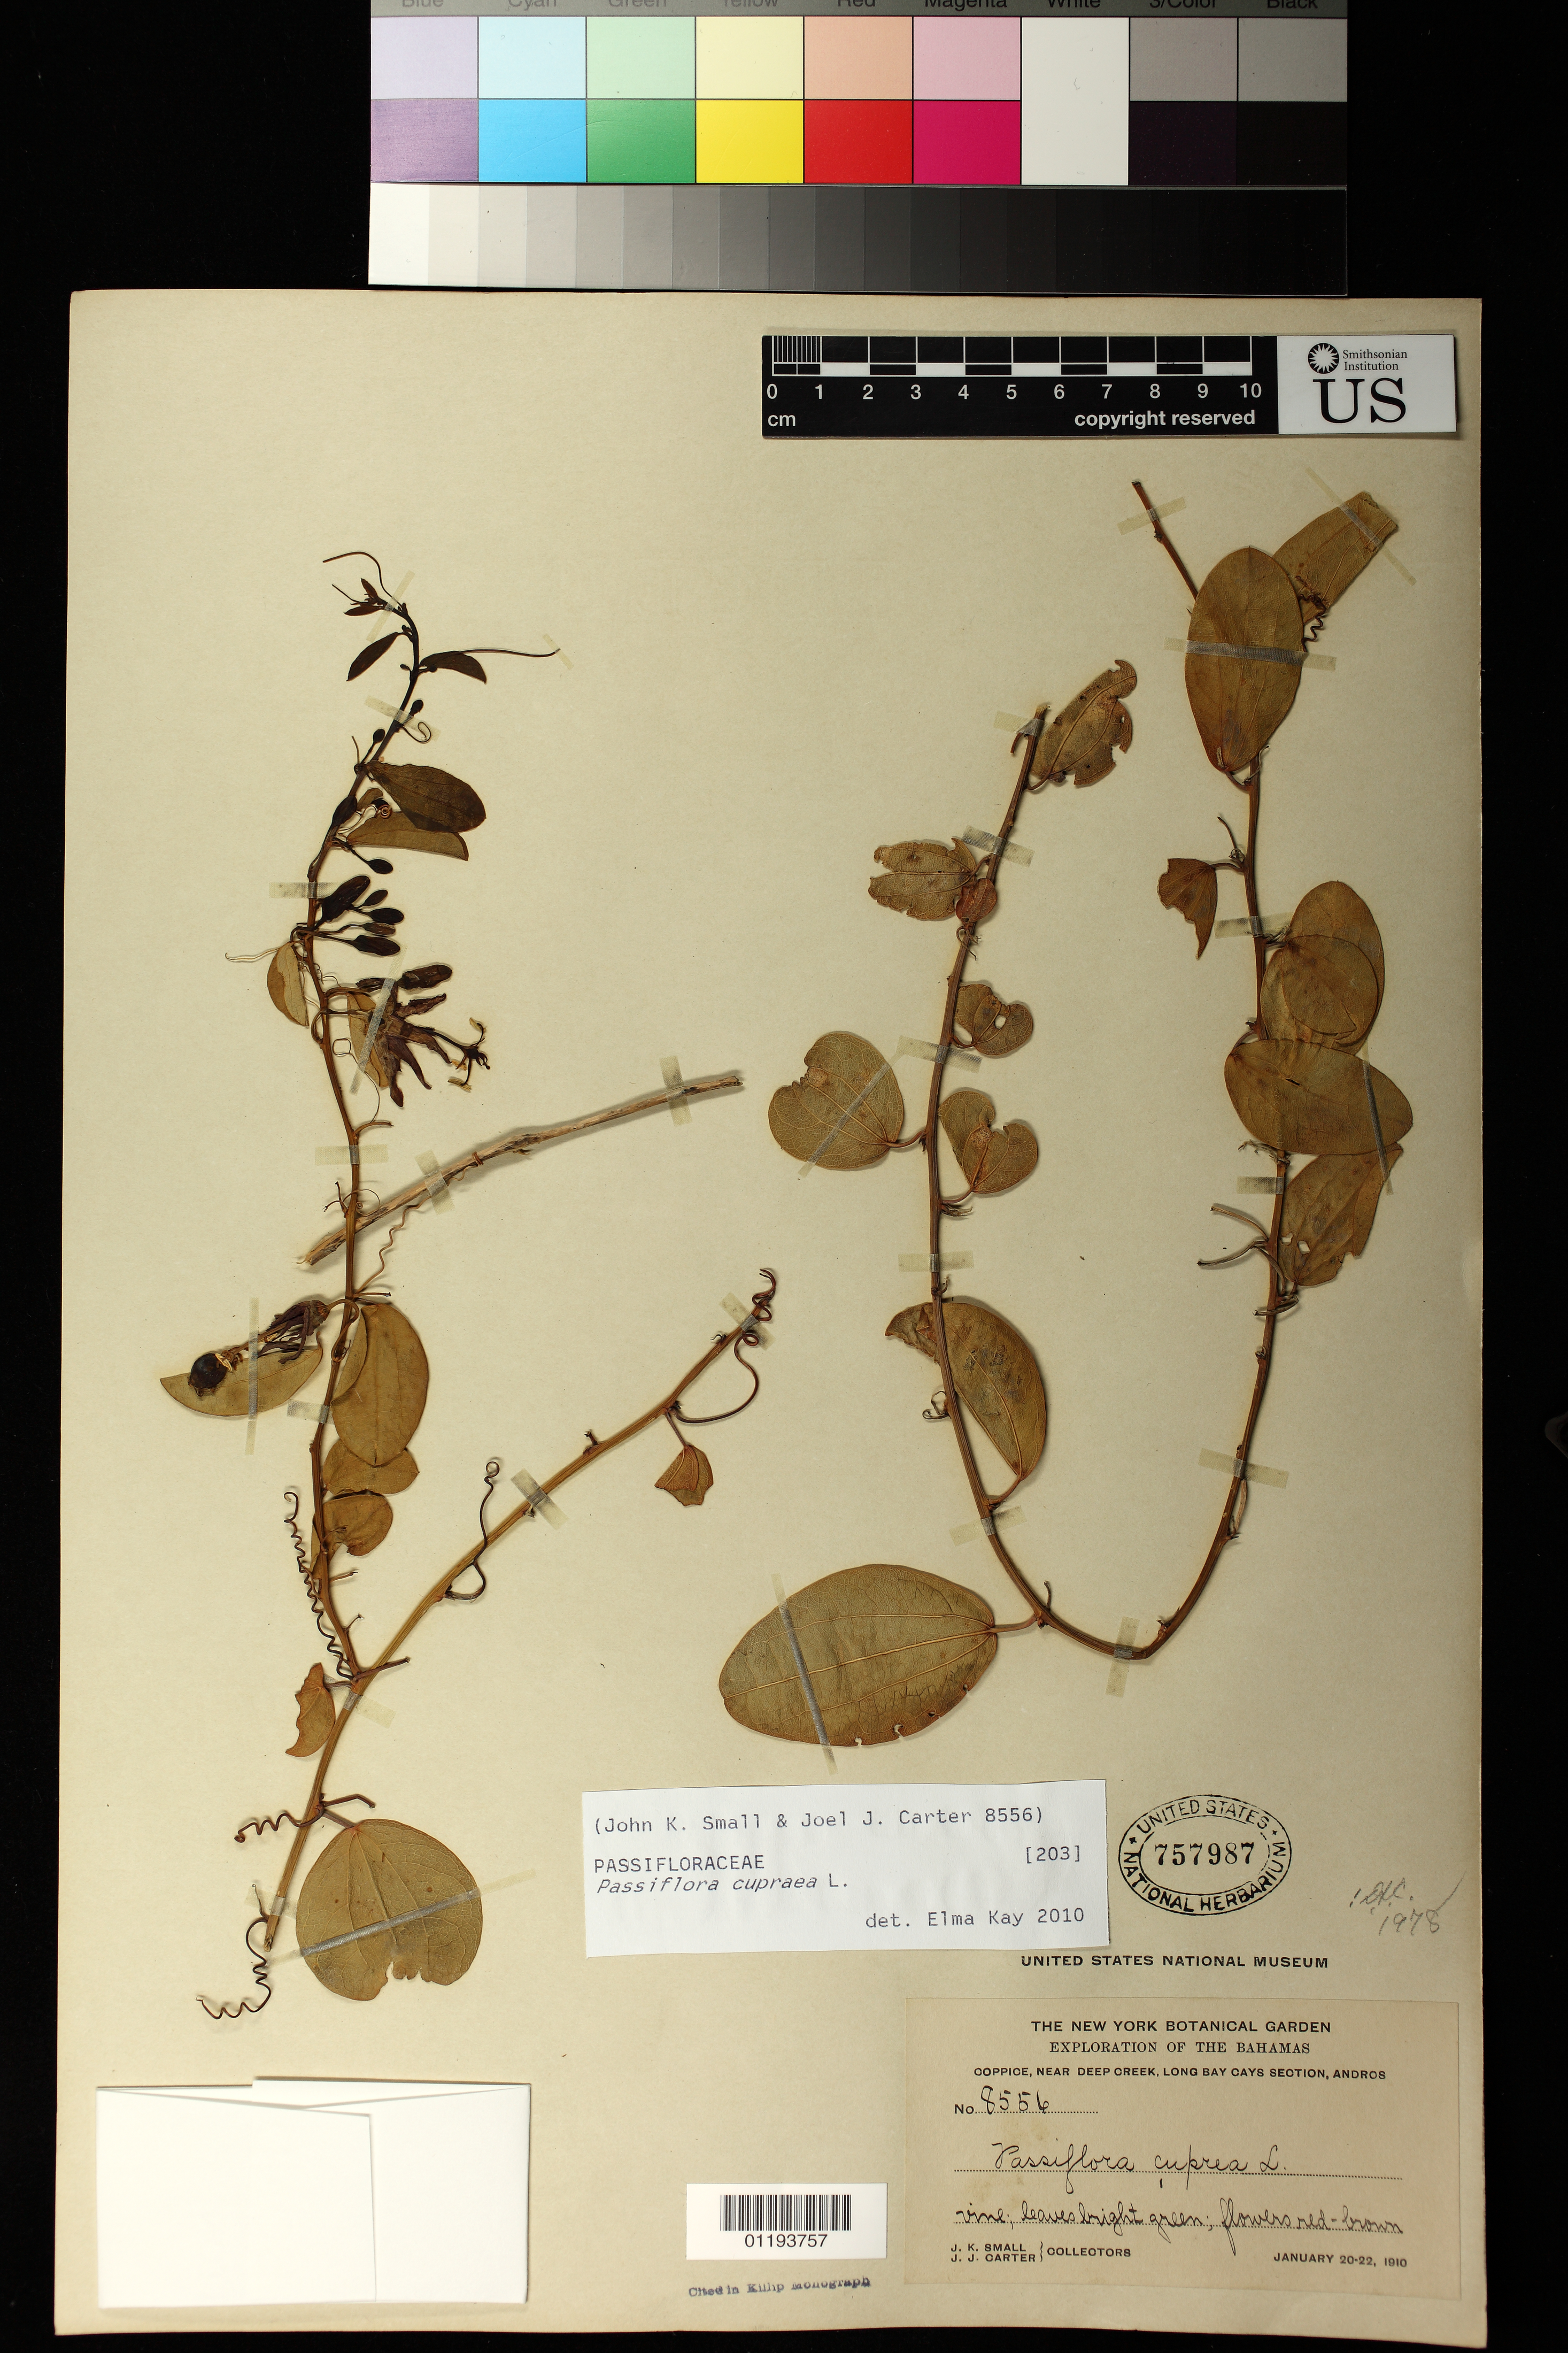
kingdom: Plantae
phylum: Tracheophyta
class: Magnoliopsida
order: Malpighiales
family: Passifloraceae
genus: Passiflora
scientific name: Passiflora cupraea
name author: L.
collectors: J. K. Small & J. J. Carter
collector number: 8556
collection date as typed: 1910 Jan 20 1910 Jan 22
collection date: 1910-01-20/1910-01-22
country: Bahamas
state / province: South Andros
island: Andros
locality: Coppice, near Deep Creek, Long Bay Cays Section, Andros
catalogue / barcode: US 757987